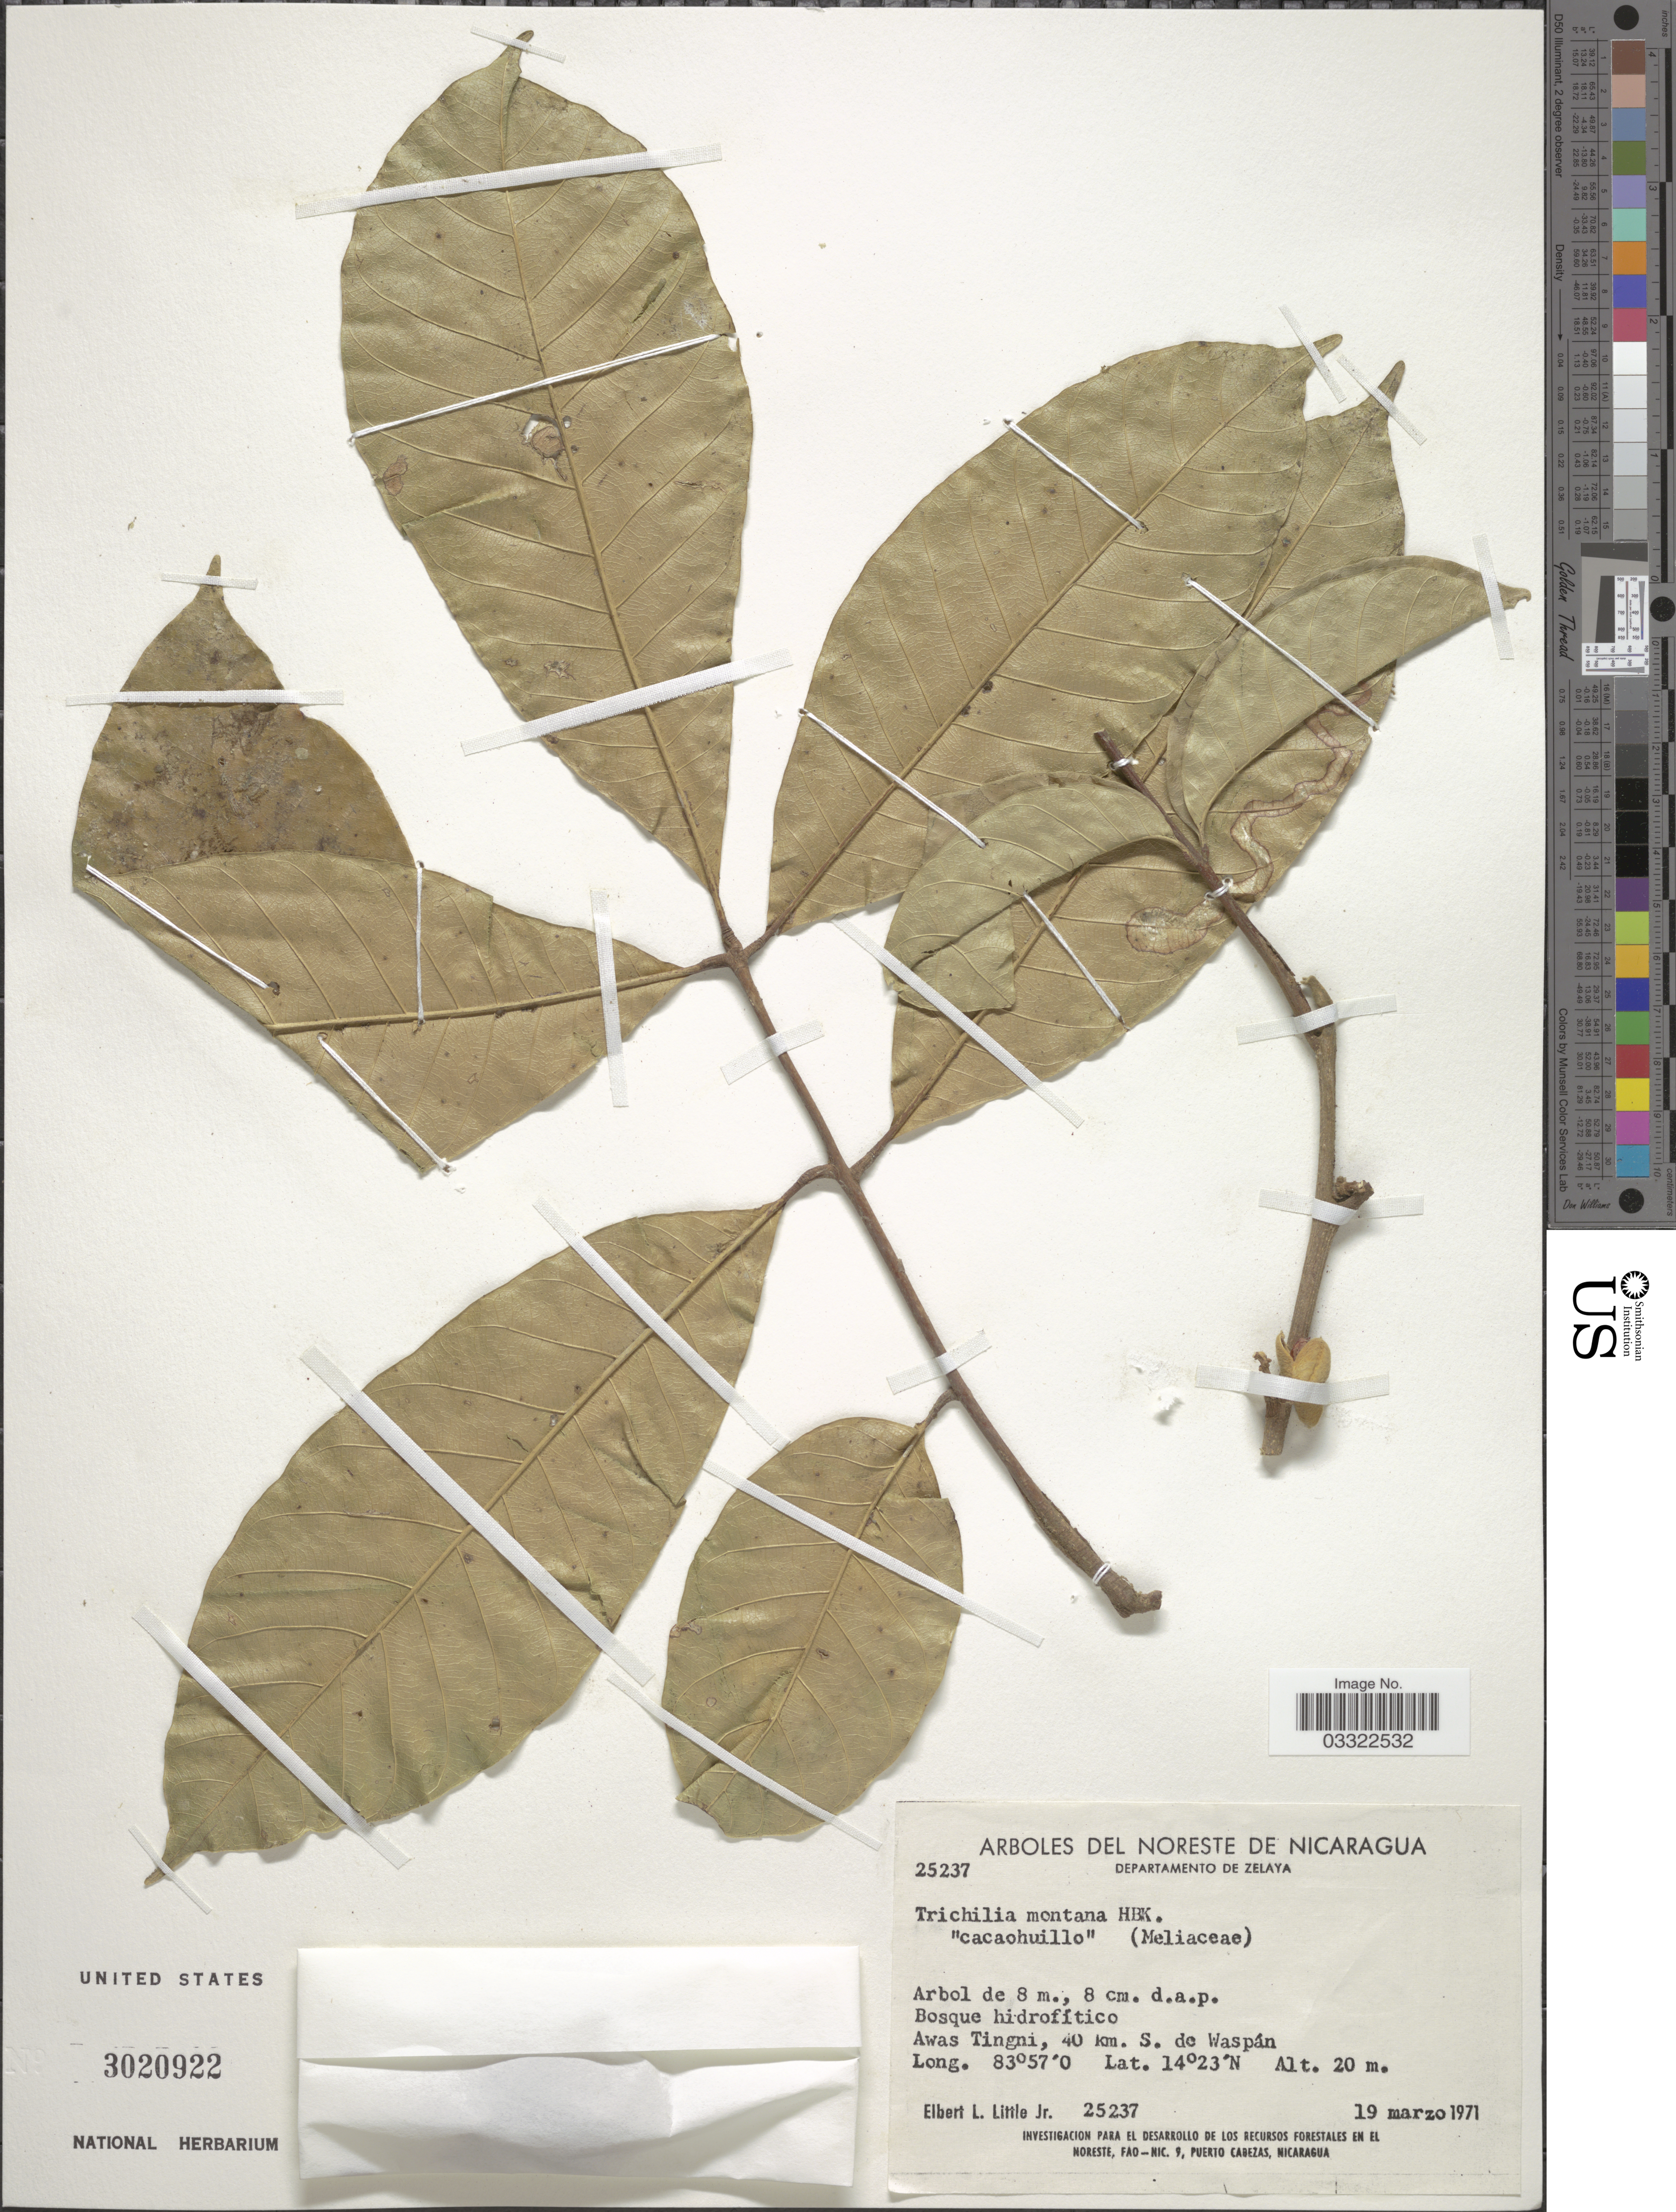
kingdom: Plantae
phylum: Tracheophyta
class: Magnoliopsida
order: Sapindales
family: Meliaceae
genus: Trichilia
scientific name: Trichilia montana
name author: Kunth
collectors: E. L. Little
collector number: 25237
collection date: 1971-03-19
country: Nicaragua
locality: Noreste de Nicaragua. Departamento de Zelaya. Awas Tingni, 40 km. S. de Waspán.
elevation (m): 20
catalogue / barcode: US 3020922